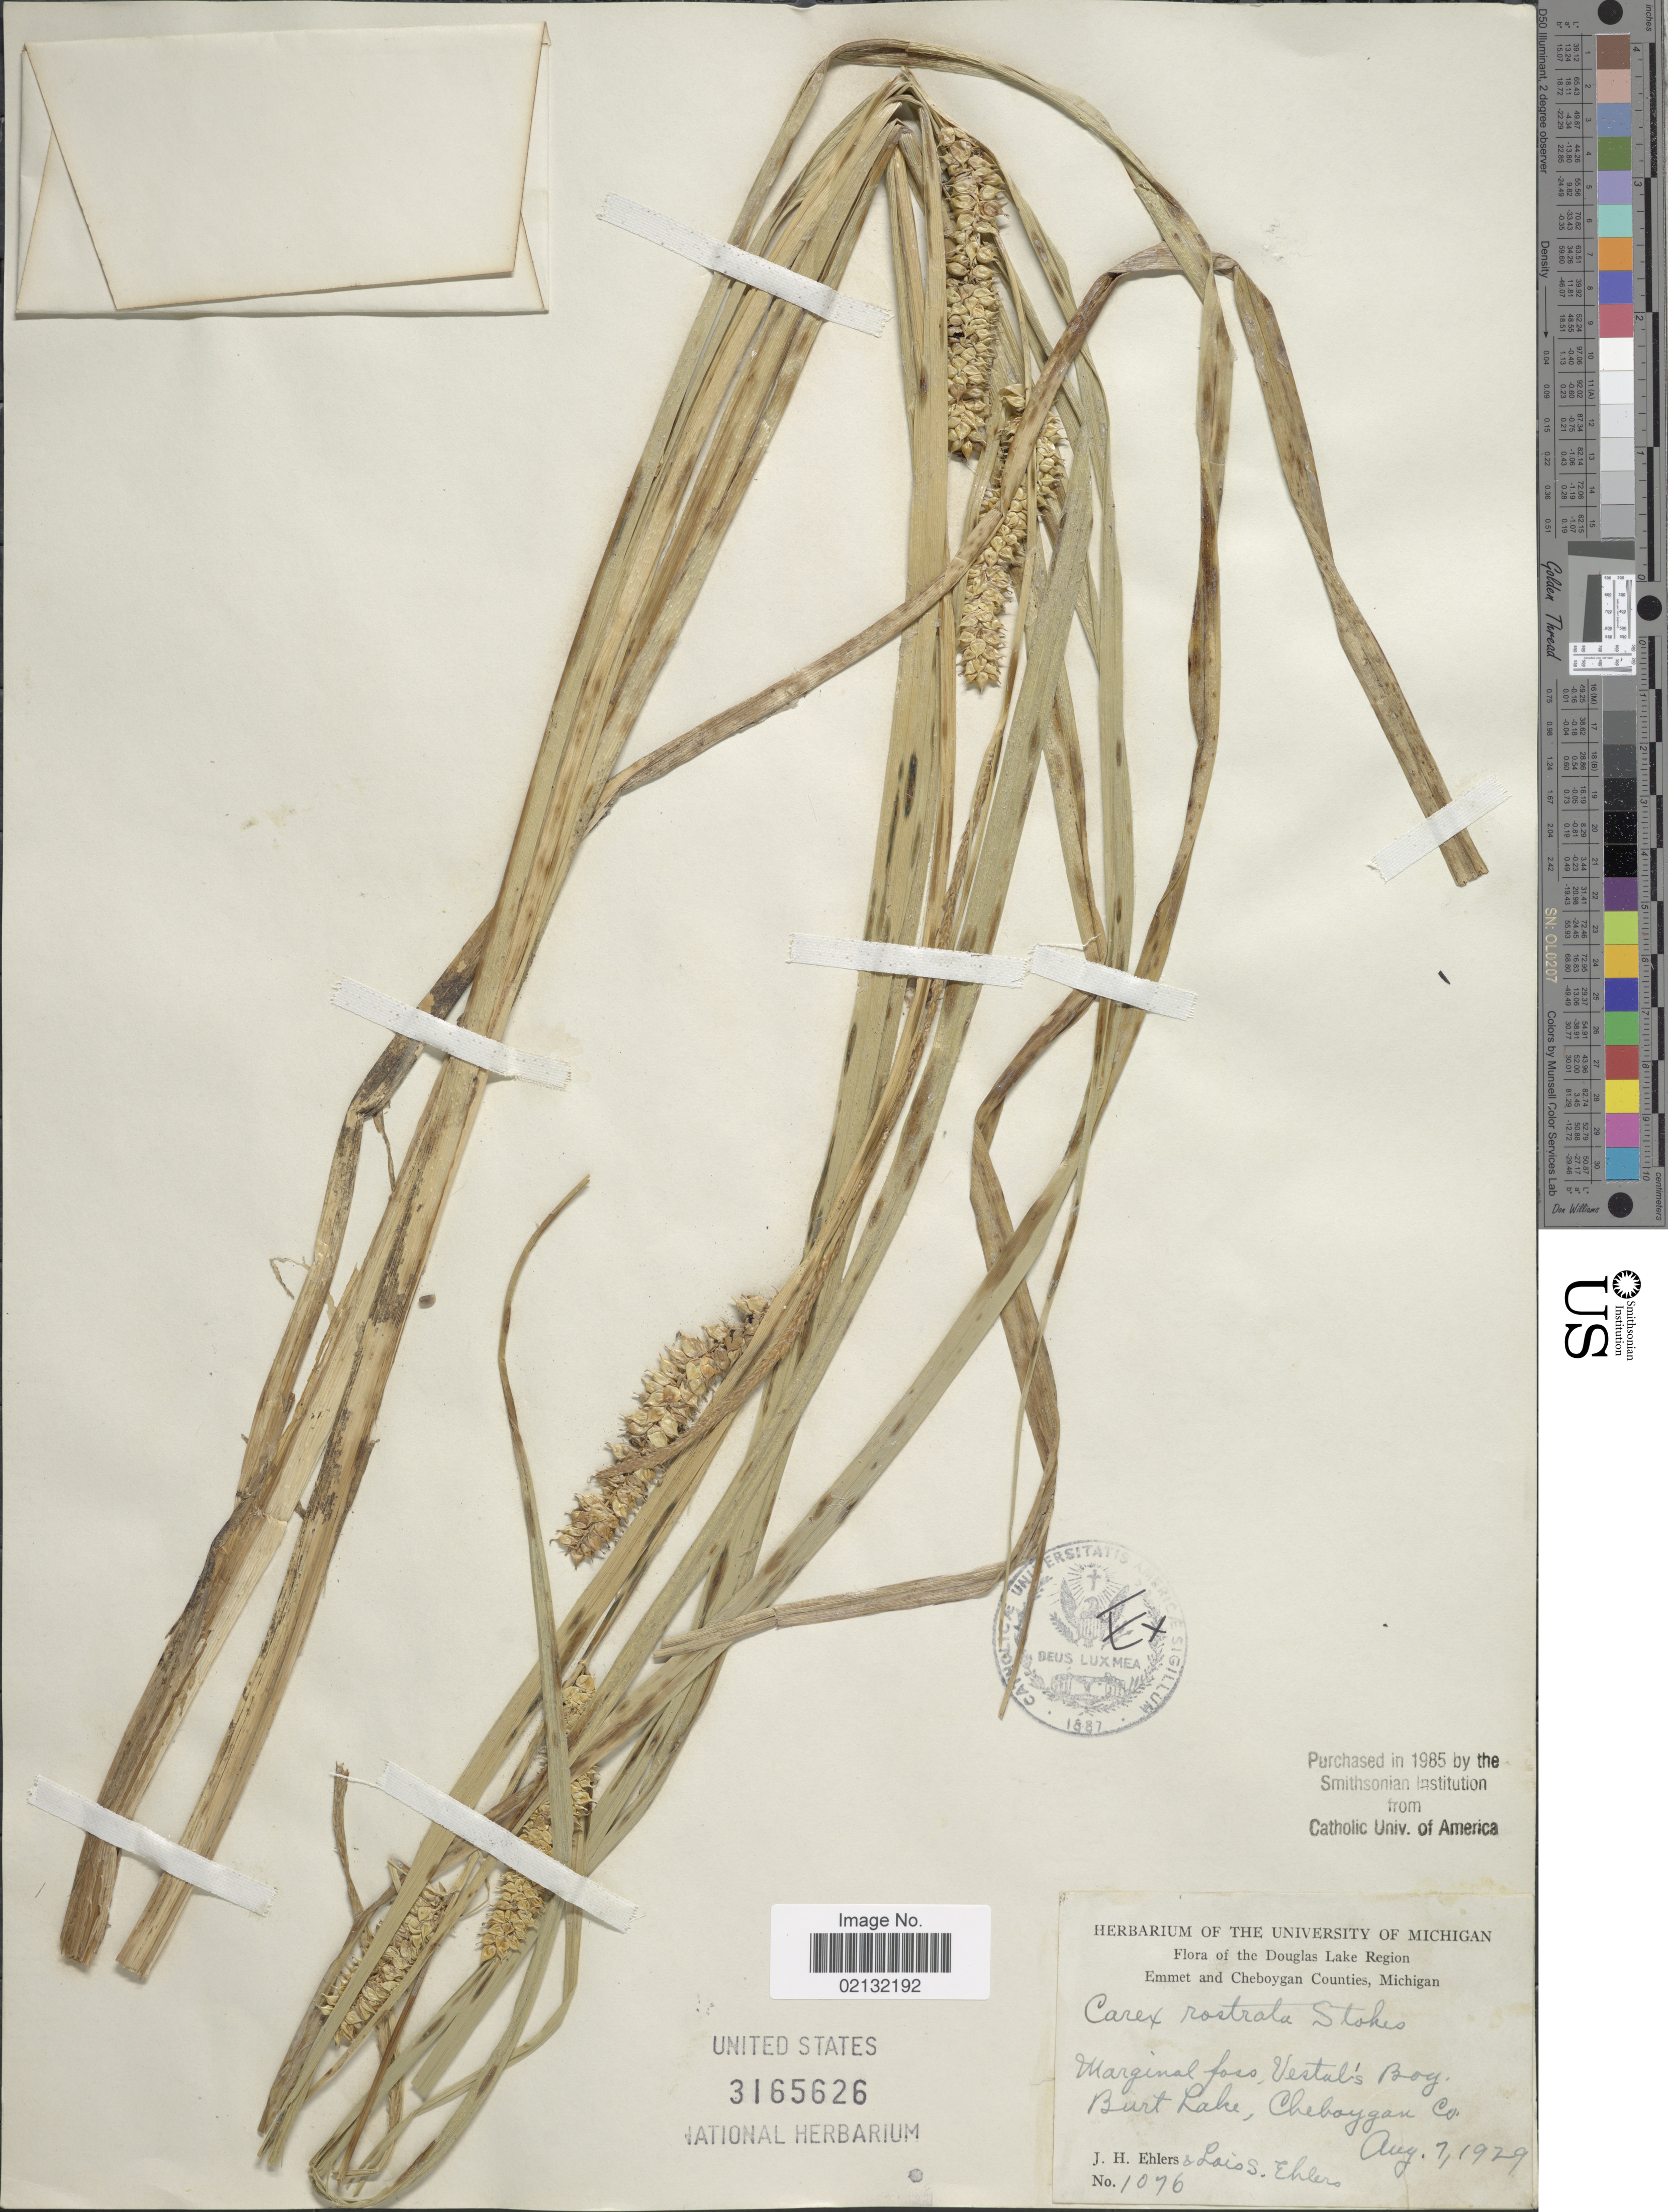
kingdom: Plantae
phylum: Tracheophyta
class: Liliopsida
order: Poales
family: Cyperaceae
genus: Carex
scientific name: Carex rostrata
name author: Stokes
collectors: J. H. Ehlers & L. Ehlers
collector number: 1076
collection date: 1929-07-07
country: United States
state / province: Michigan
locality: Douglas Lake Region, Emmet and Cheboyan Counties, Michigan, Marginal foss, Vestal's Boy, Burt Lake, Cheboygan Co.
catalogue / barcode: US 3165626